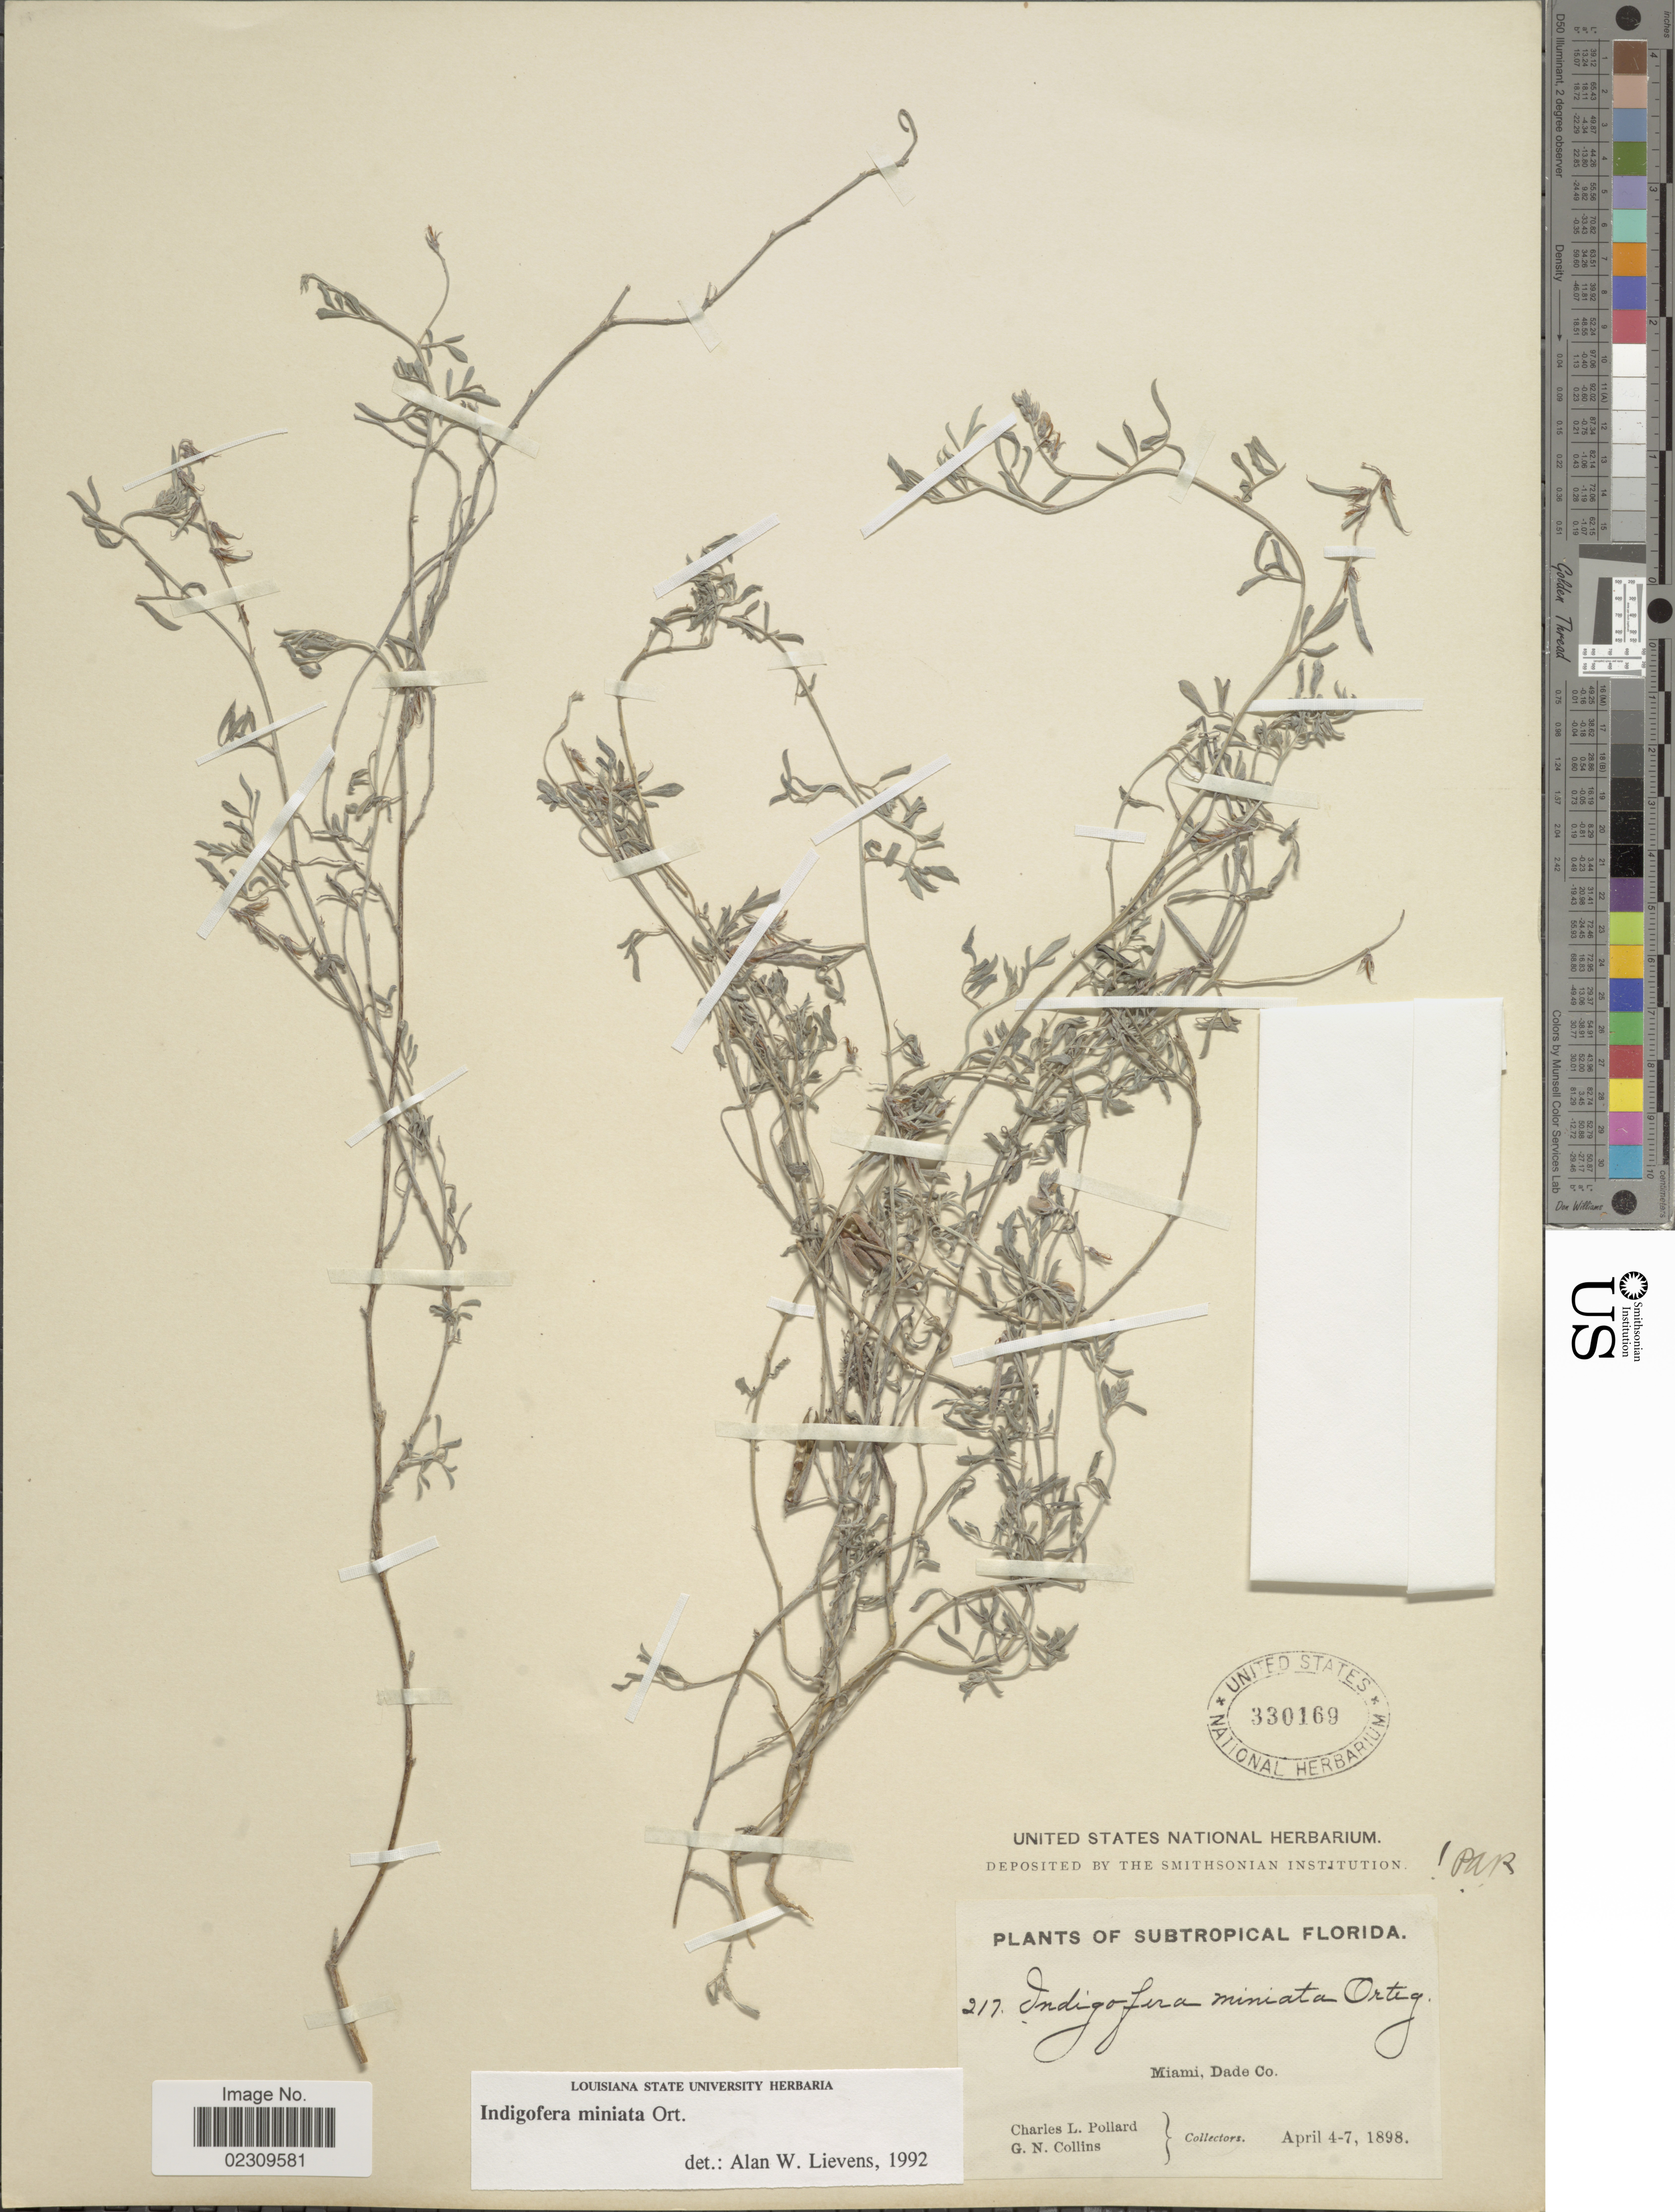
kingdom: Plantae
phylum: Tracheophyta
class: Magnoliopsida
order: Fabales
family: Fabaceae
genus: Indigofera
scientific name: Indigofera miniata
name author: Orteg.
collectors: C. L. Pollard & G. Collins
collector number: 217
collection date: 1898-04-04/1898-04-07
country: United States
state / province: Florida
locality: Subtropical Florida. Miami, Dade Co.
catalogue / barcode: US 330169